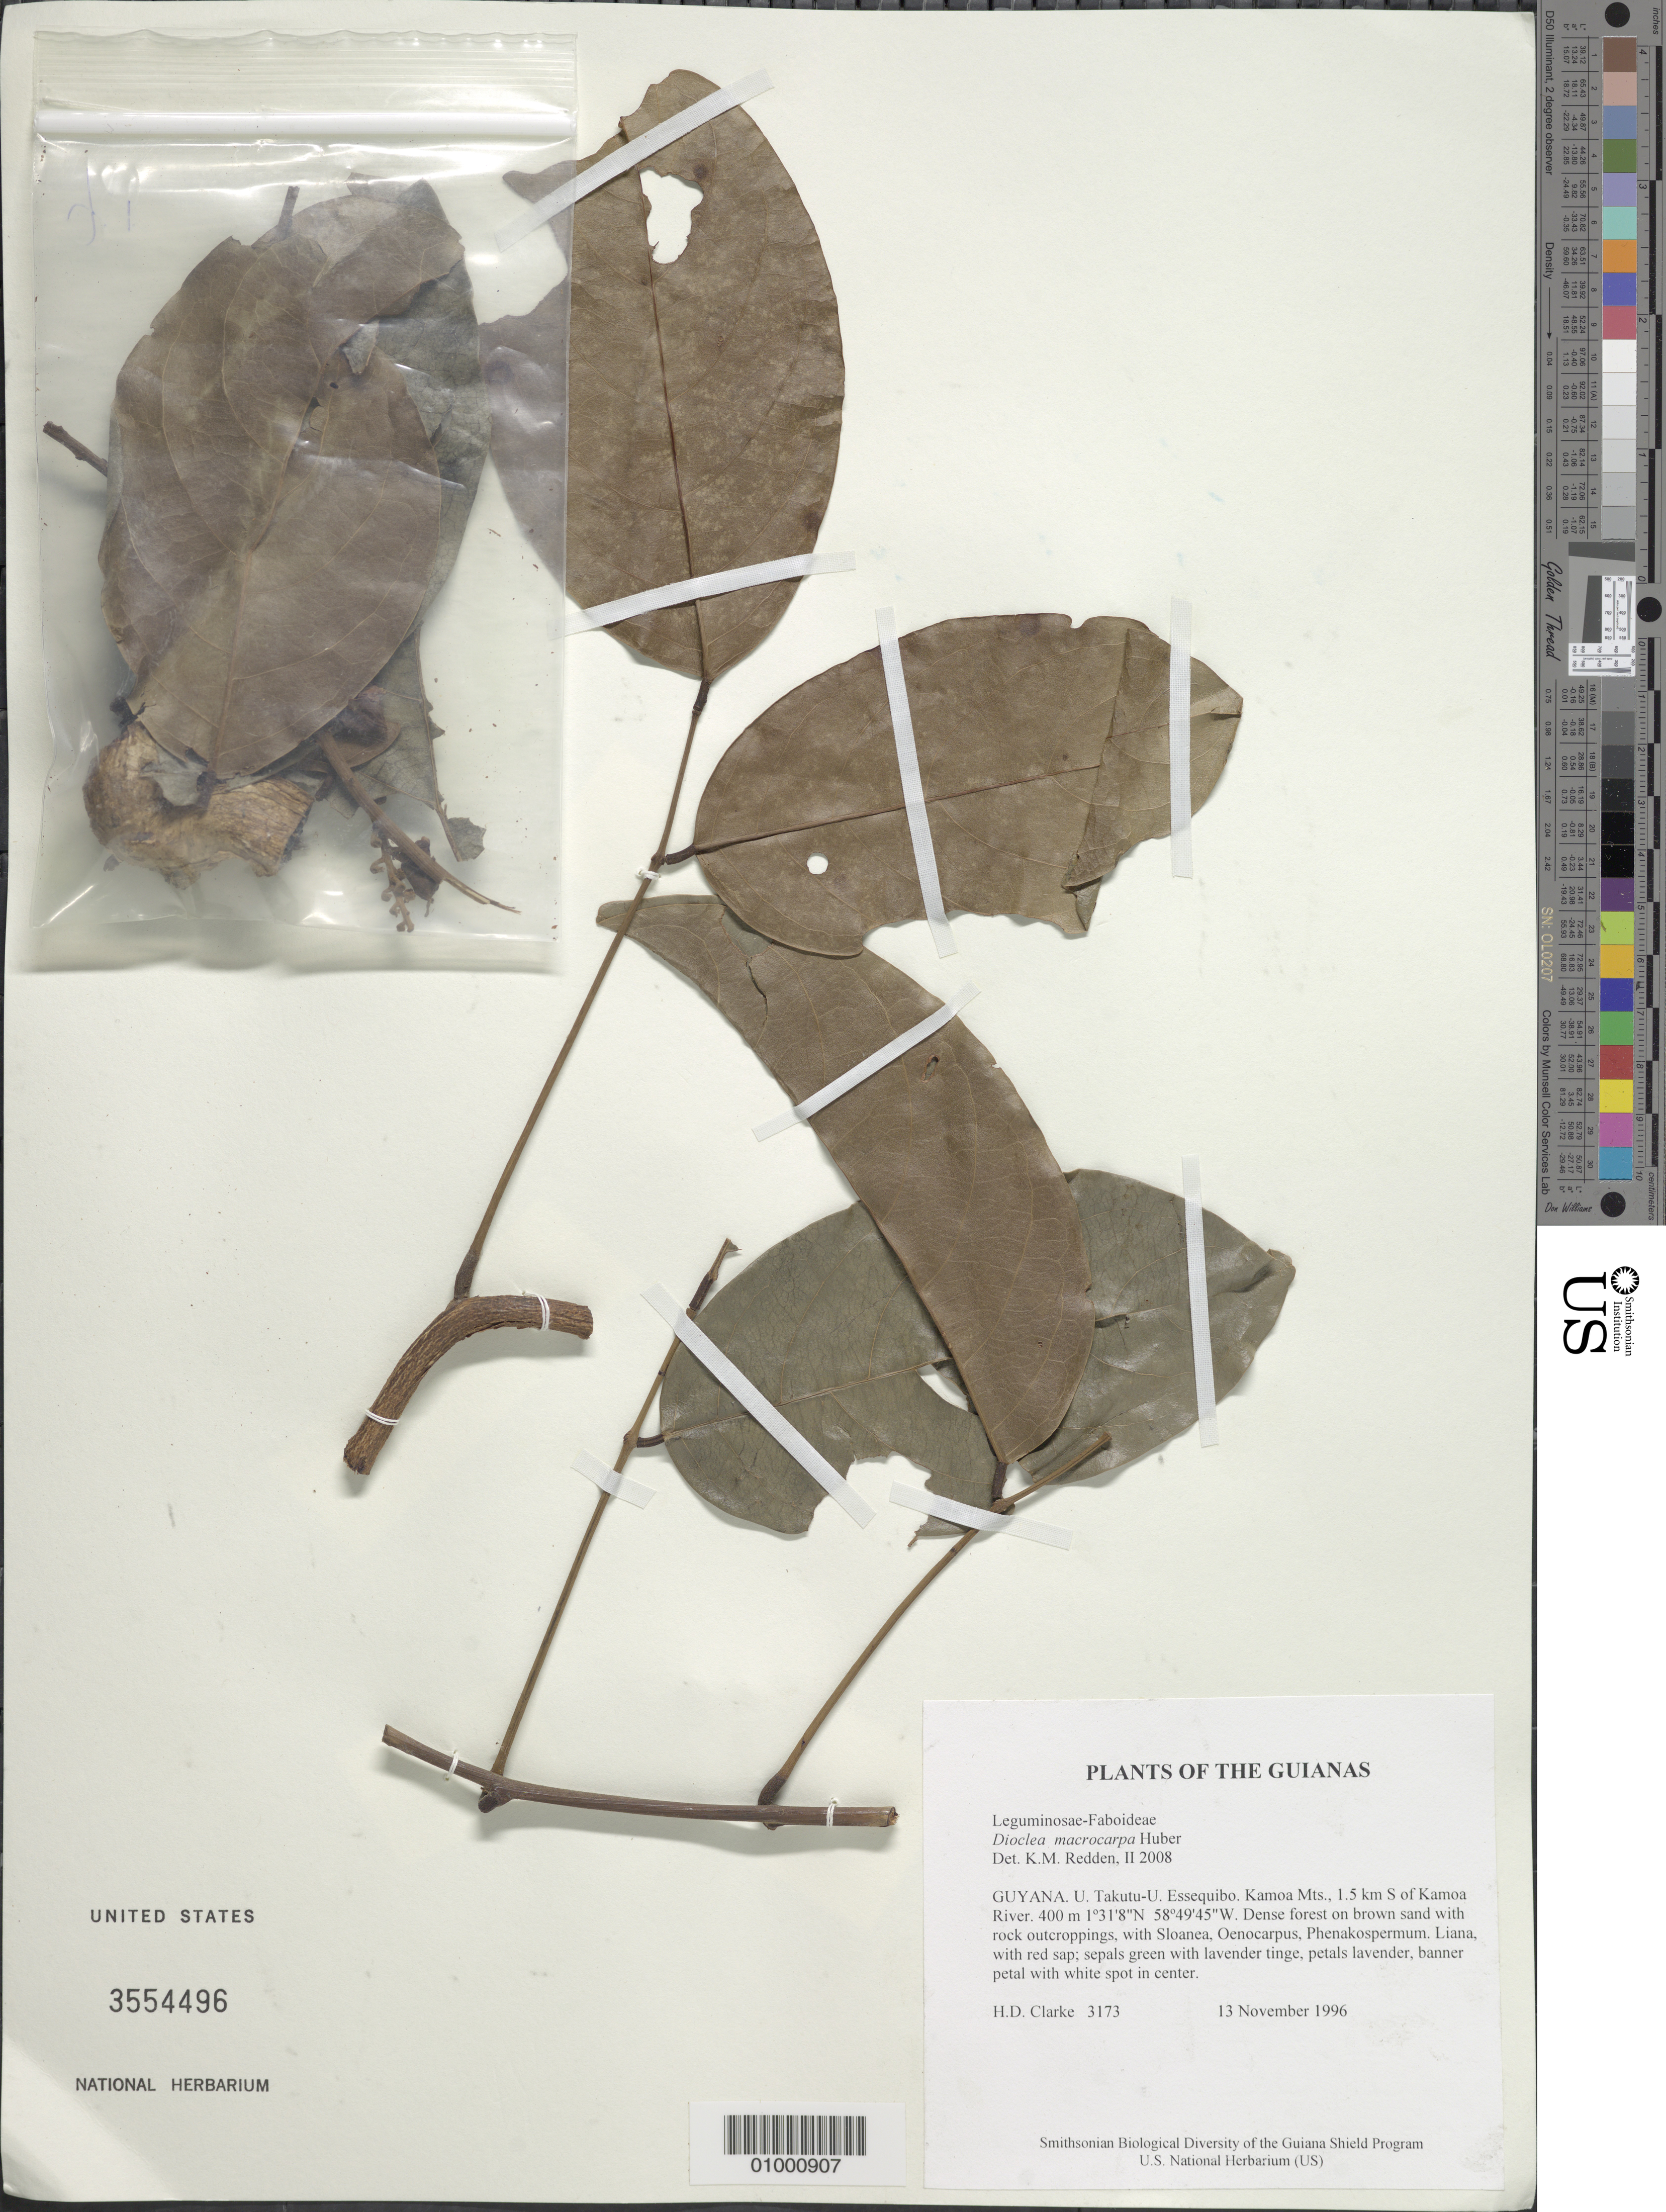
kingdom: Plantae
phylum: Tracheophyta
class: Magnoliopsida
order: Fabales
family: Fabaceae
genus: Macropsychanthus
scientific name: Macropsychanthus macrocarpus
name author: (Huber) L.P. Queiroz & Snak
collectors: H. D. Clarke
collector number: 3173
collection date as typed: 13 November 1996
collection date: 1996-11-13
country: Guyana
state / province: U. Takutu-U. Essequibo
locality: Kamoa Mts., 1.5 km S of Kamoa River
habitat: Dense forest on brown sand with rock outcroppings, with Sloanea, Oenocarpus, Phenakospermum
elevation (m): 400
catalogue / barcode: US 3554496